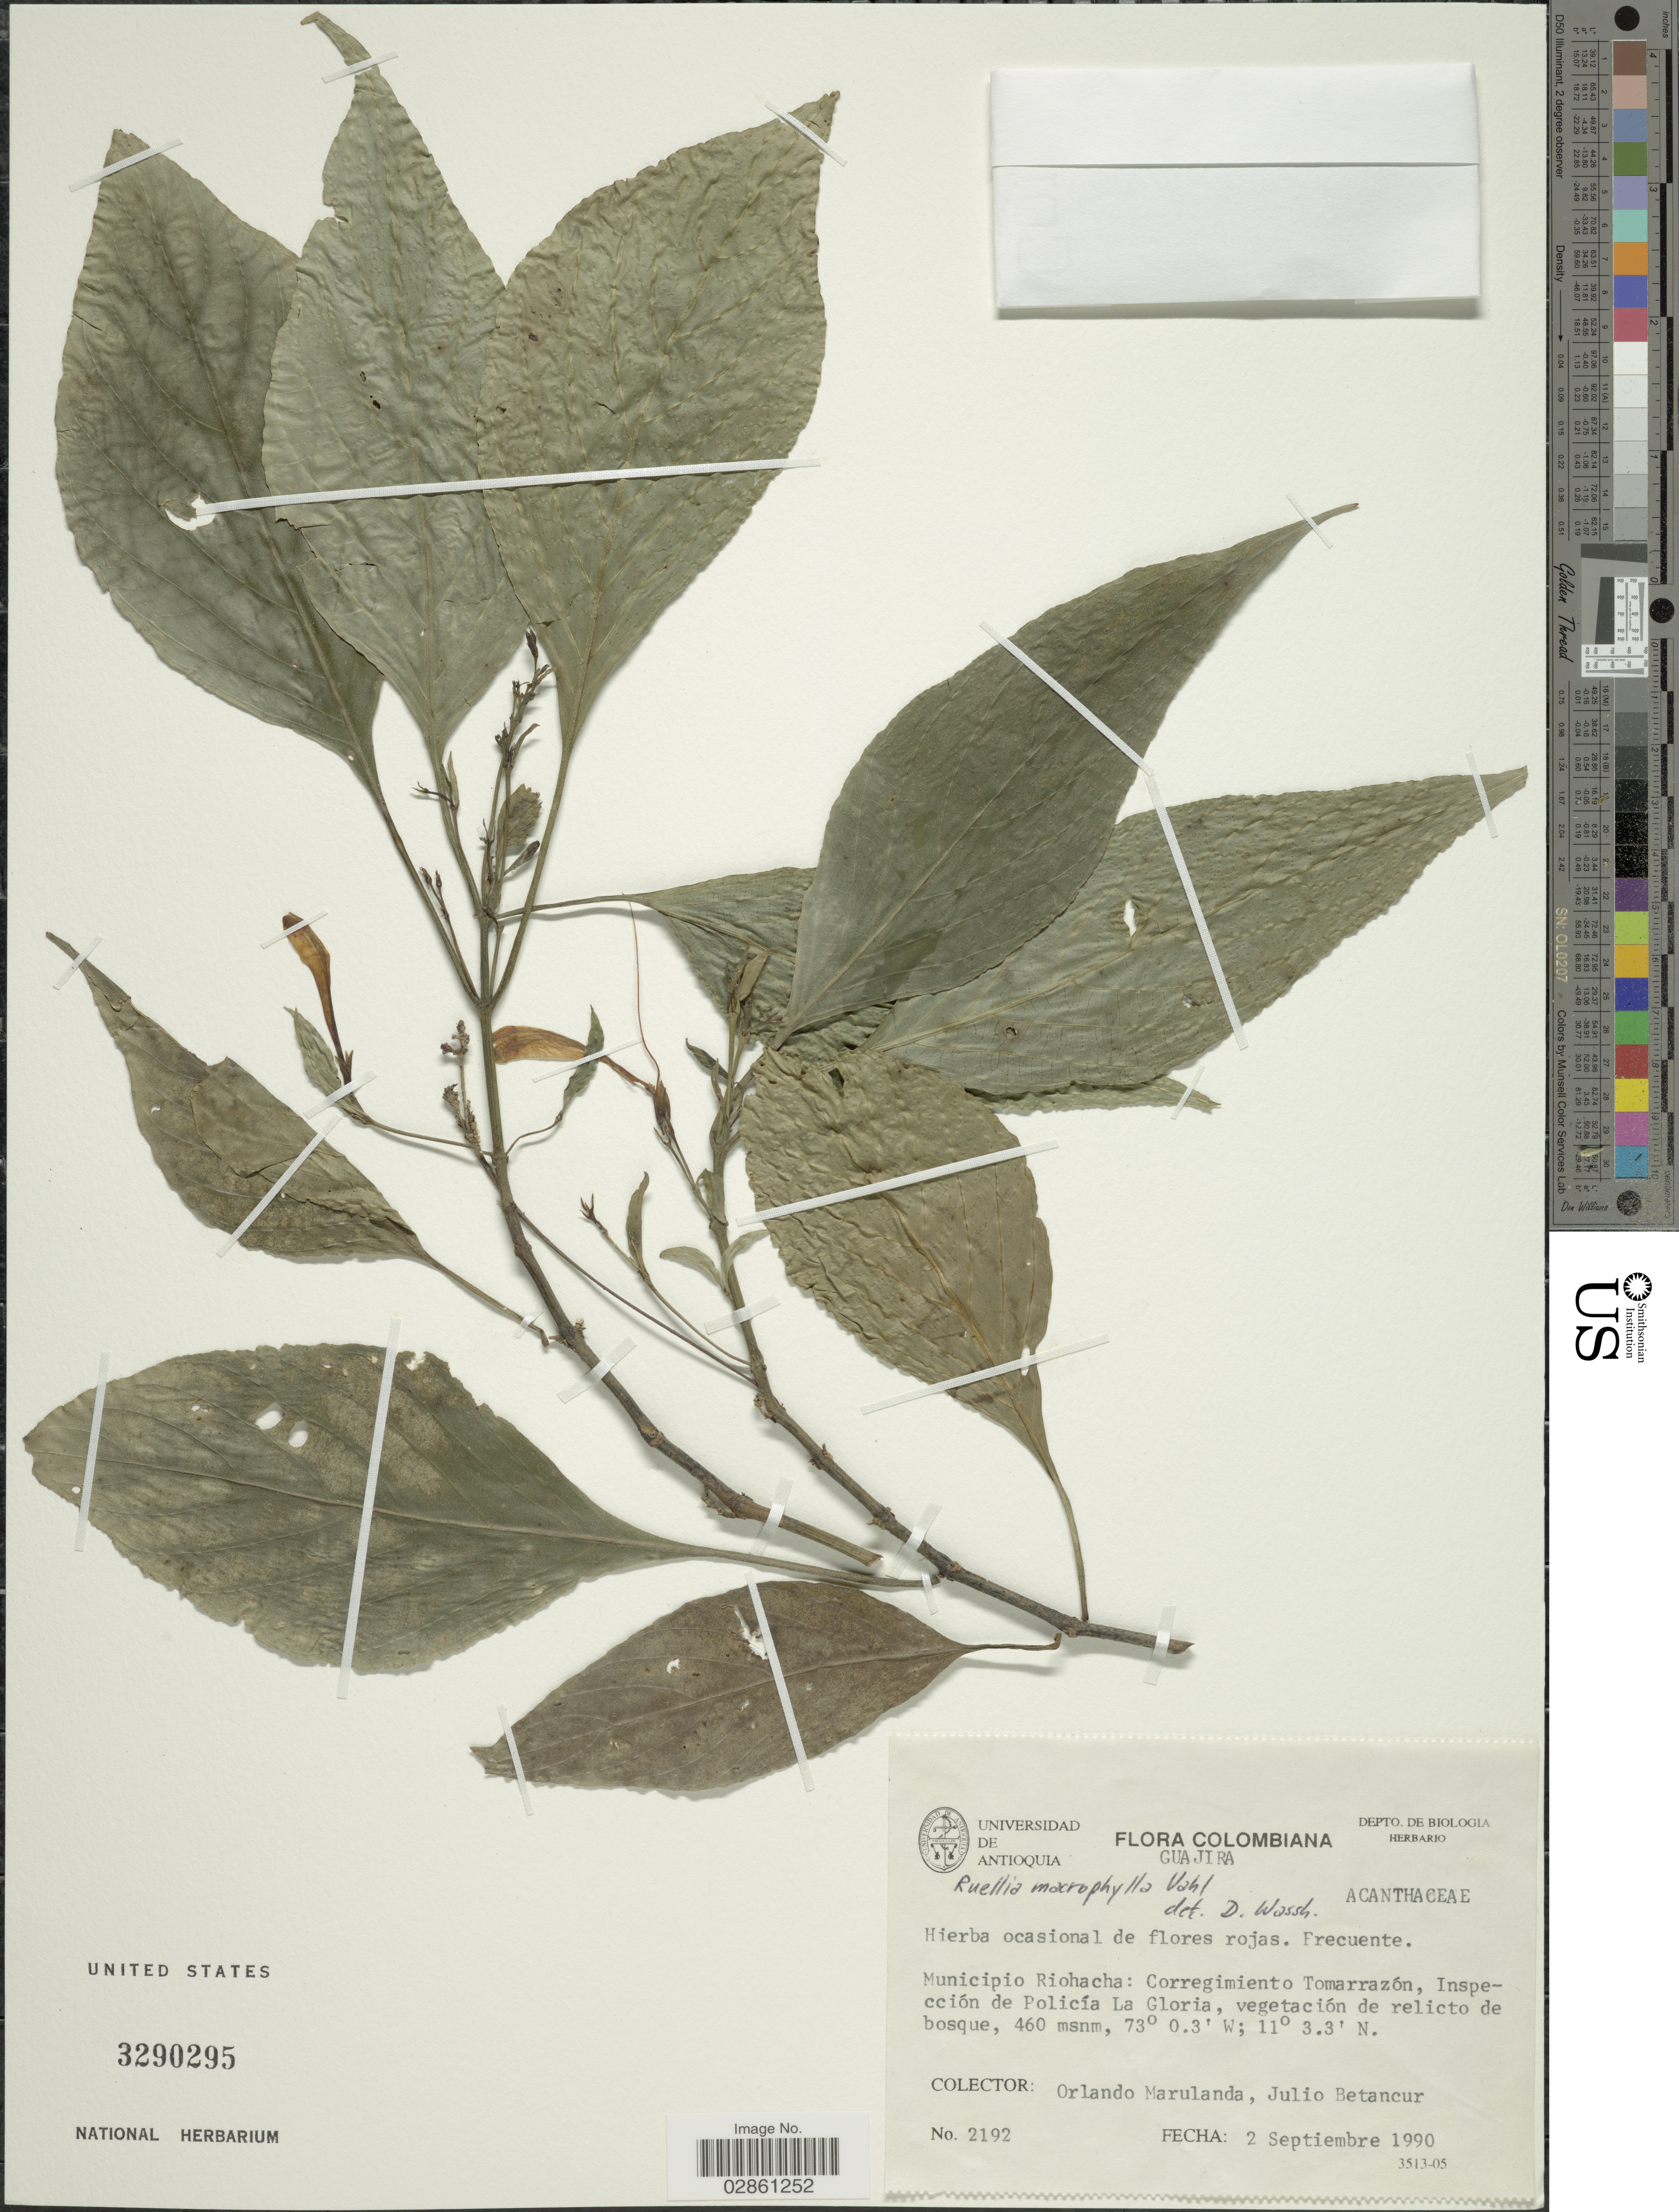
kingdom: Plantae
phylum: Tracheophyta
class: Magnoliopsida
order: Lamiales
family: Acanthaceae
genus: Ruellia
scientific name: Ruellia macrophylla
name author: Vahl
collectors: O. Marulanda & J. Betancur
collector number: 2192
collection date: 1990-09-02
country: Colombia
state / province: La Guajira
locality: Municipio Riohacha: Corregimiento Tomarrazón, Inspección de Policía La Gloria.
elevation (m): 460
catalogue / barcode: US 3290295